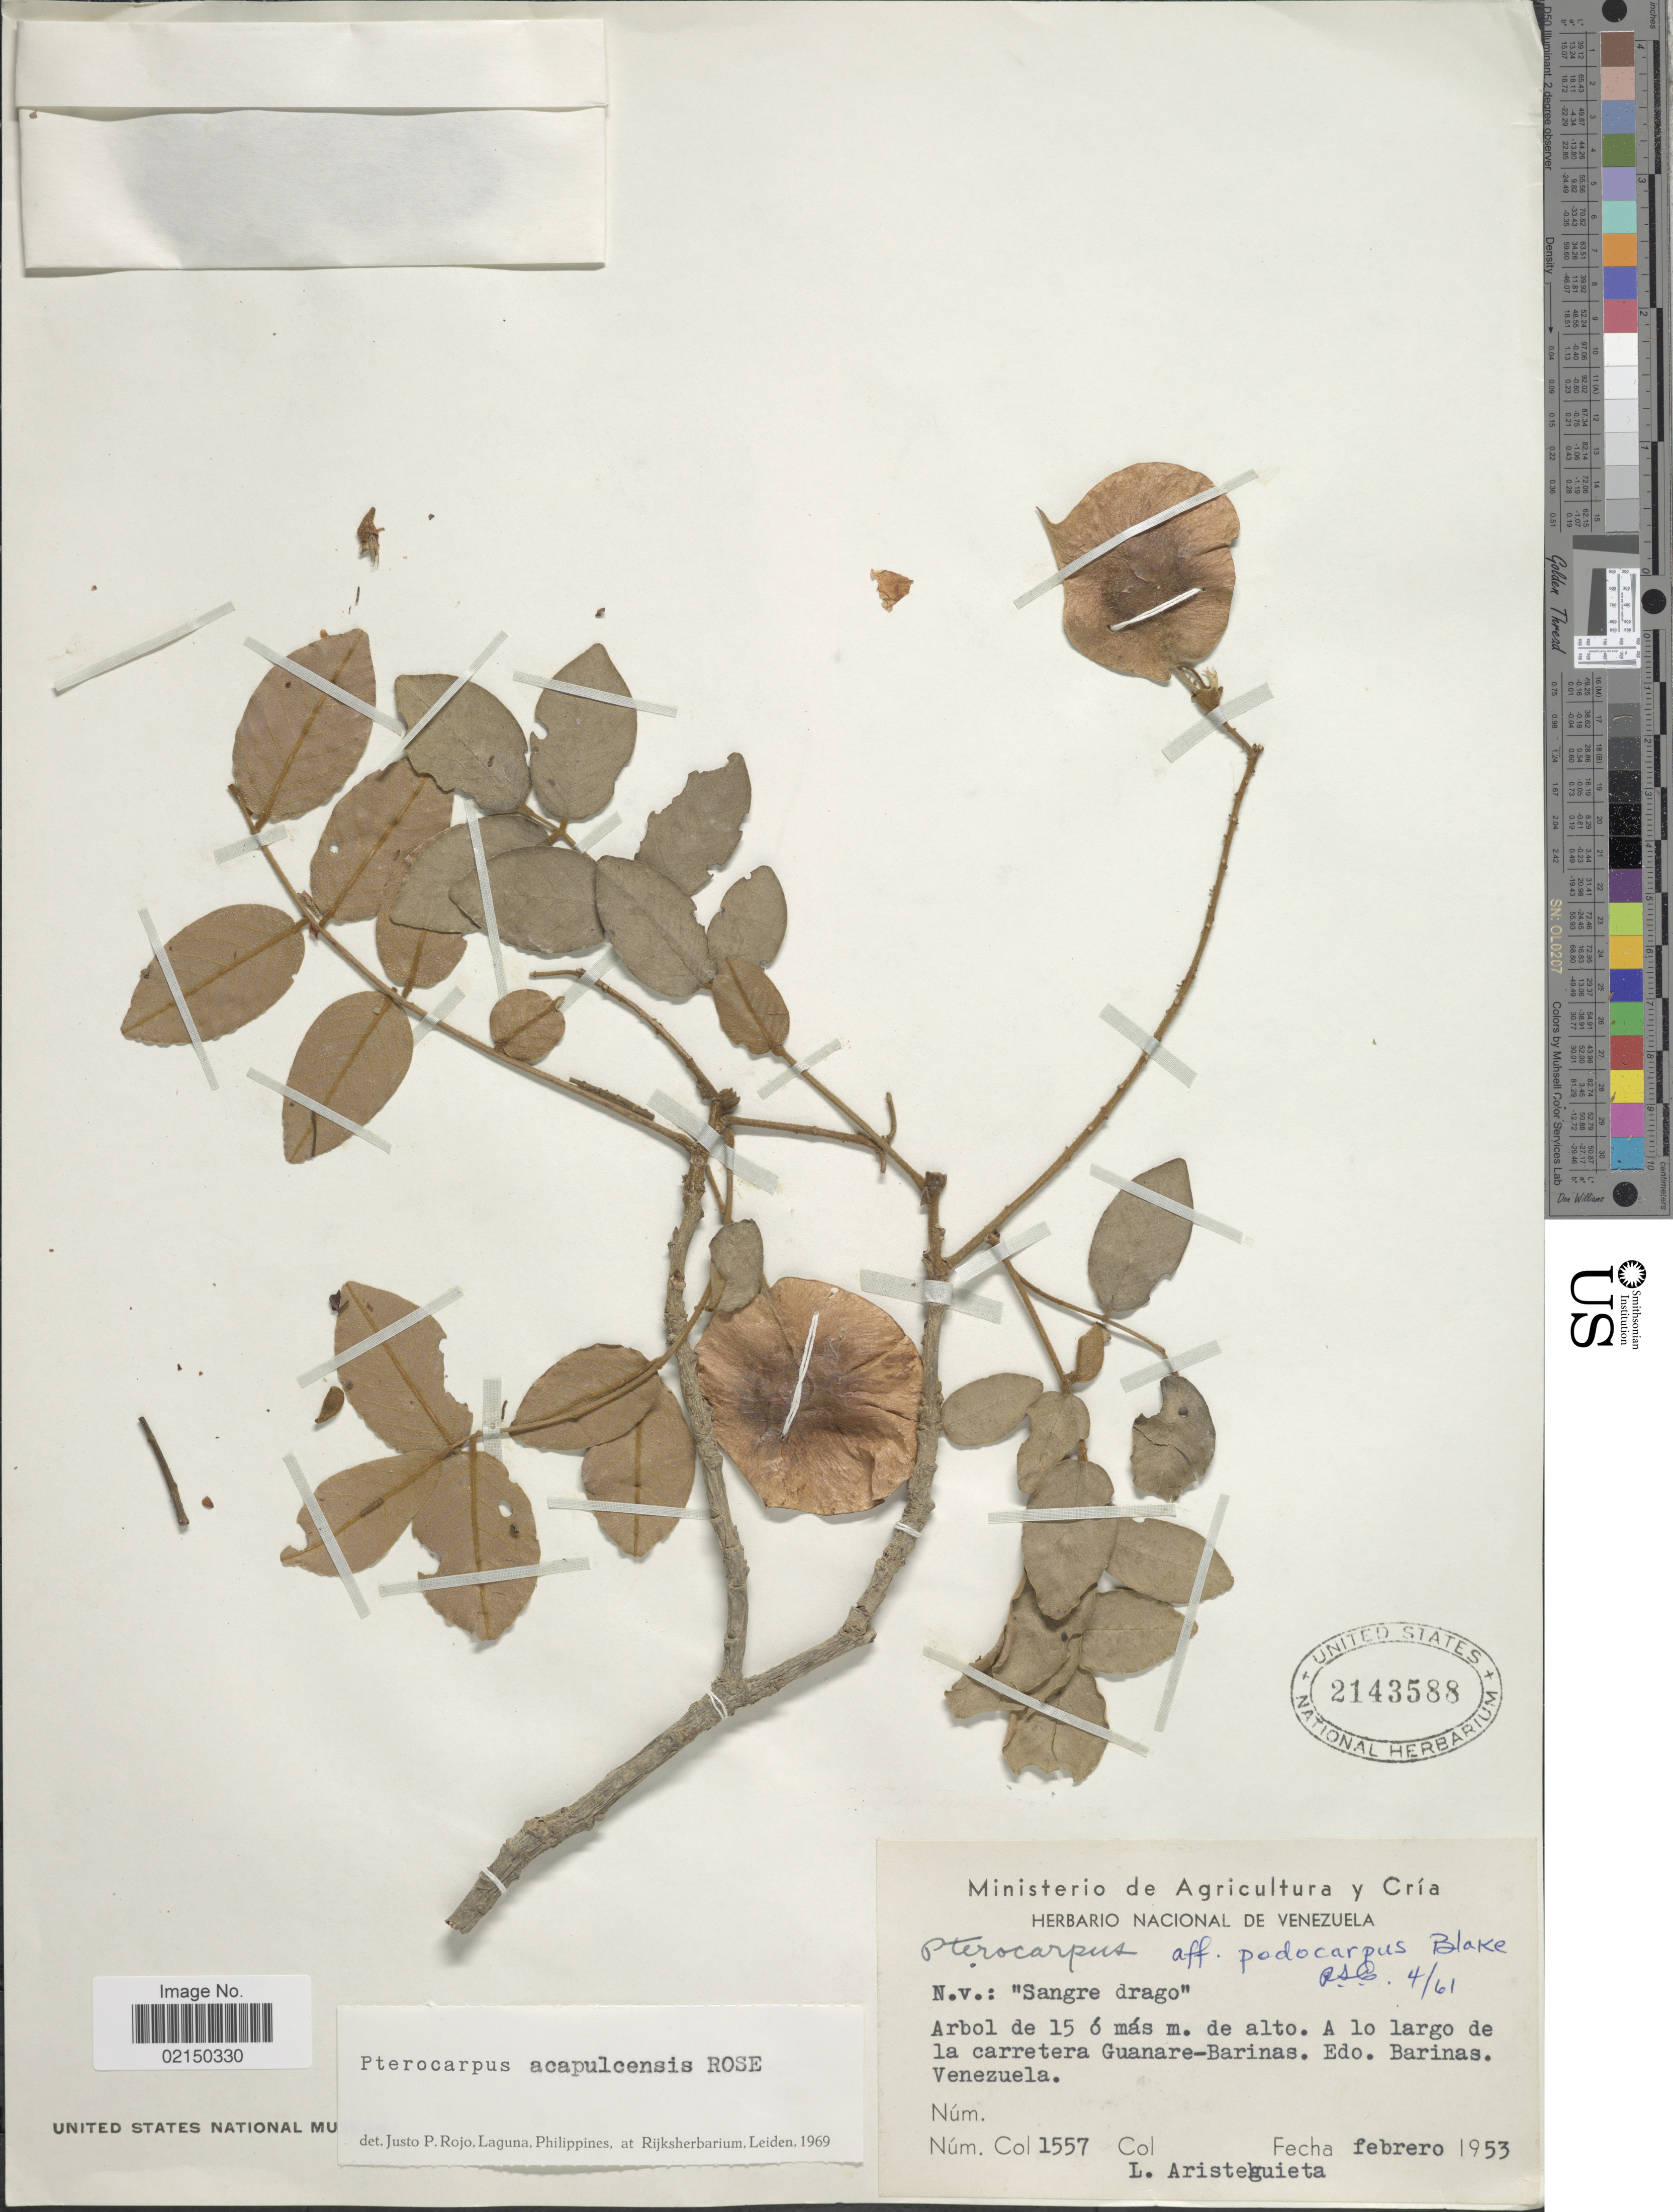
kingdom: Plantae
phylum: Tracheophyta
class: Magnoliopsida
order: Fabales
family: Fabaceae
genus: Pterocarpus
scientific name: Pterocarpus acapulcensis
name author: Rose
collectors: L. Aristeguieta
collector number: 1557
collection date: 1953-02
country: Venezuela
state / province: Barinas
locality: A lo largo de la carretera Guanare-Barinas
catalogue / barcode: US 2143588